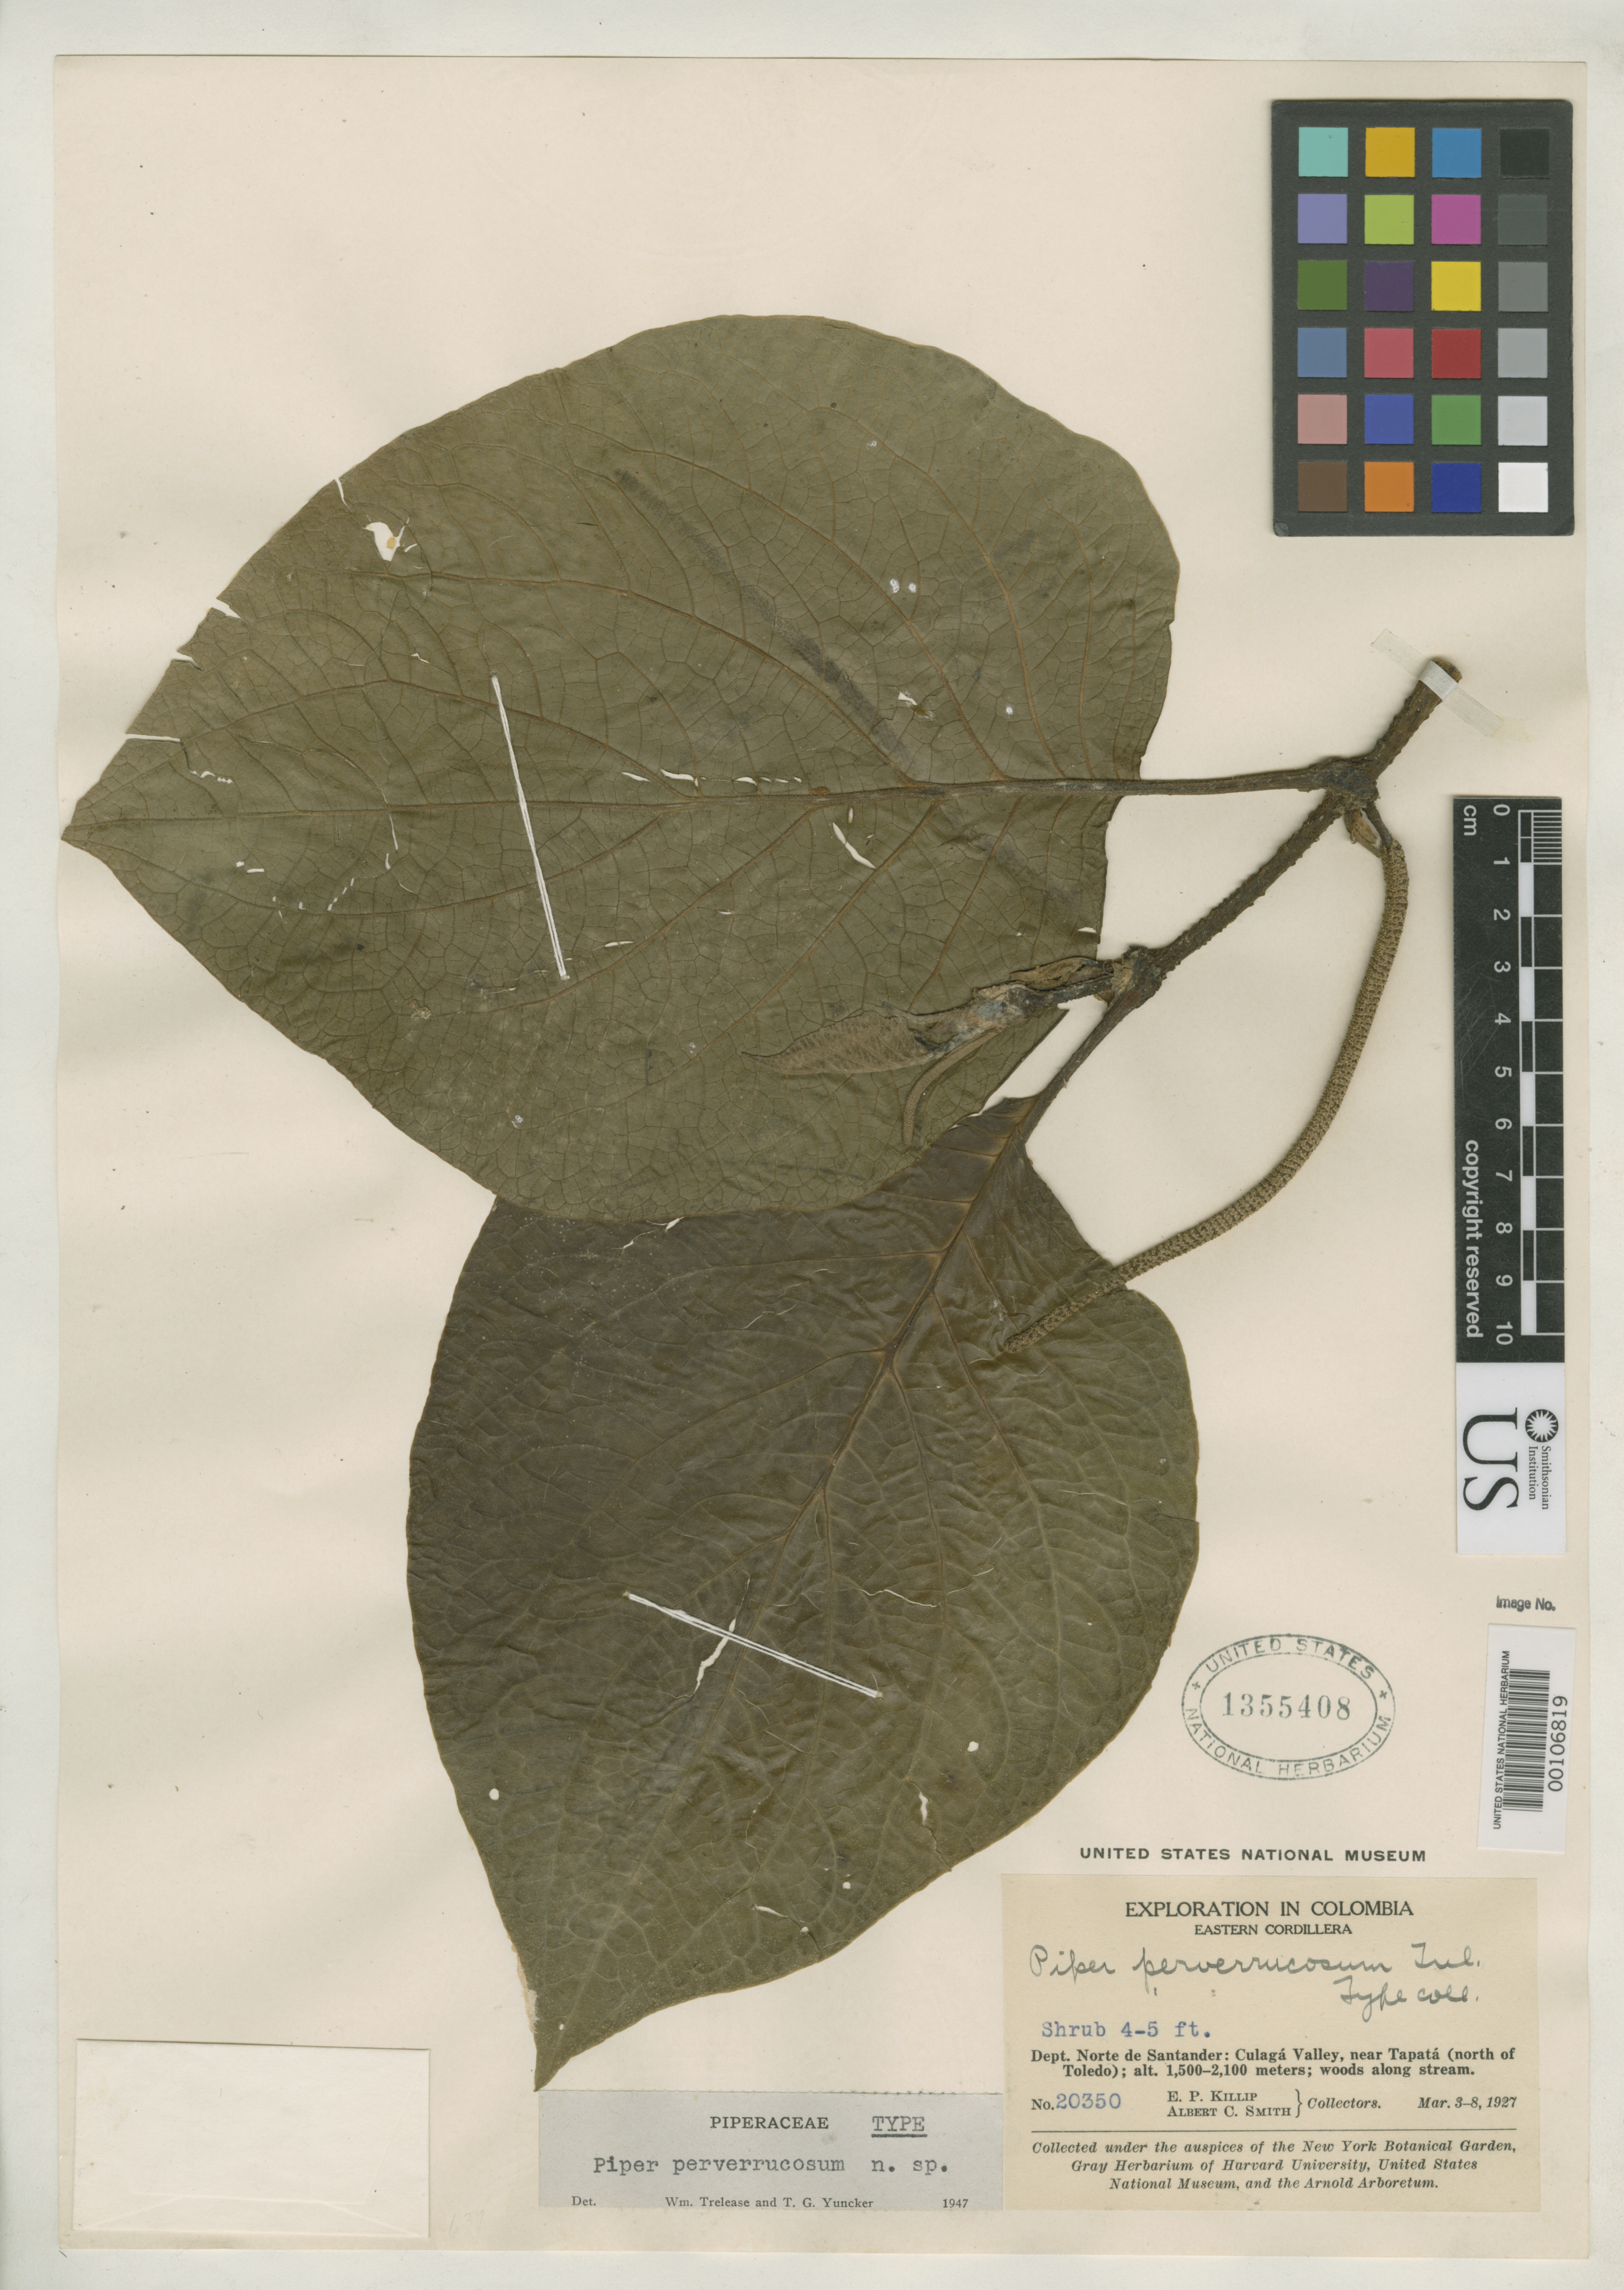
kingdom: Plantae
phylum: Tracheophyta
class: Magnoliopsida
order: Piperales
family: Piperaceae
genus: Piper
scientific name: Piper perverrucosum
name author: Trel. & Yunck.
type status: Holotype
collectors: E. P. Killip & A. C. Smith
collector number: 20350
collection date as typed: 03 Mar 1927 to 08 Mar 1927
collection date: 1927-03-03/1927-03-08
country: Colombia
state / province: Norte de Santander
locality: Culaga Valley, near Tapata.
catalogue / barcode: US 1355408